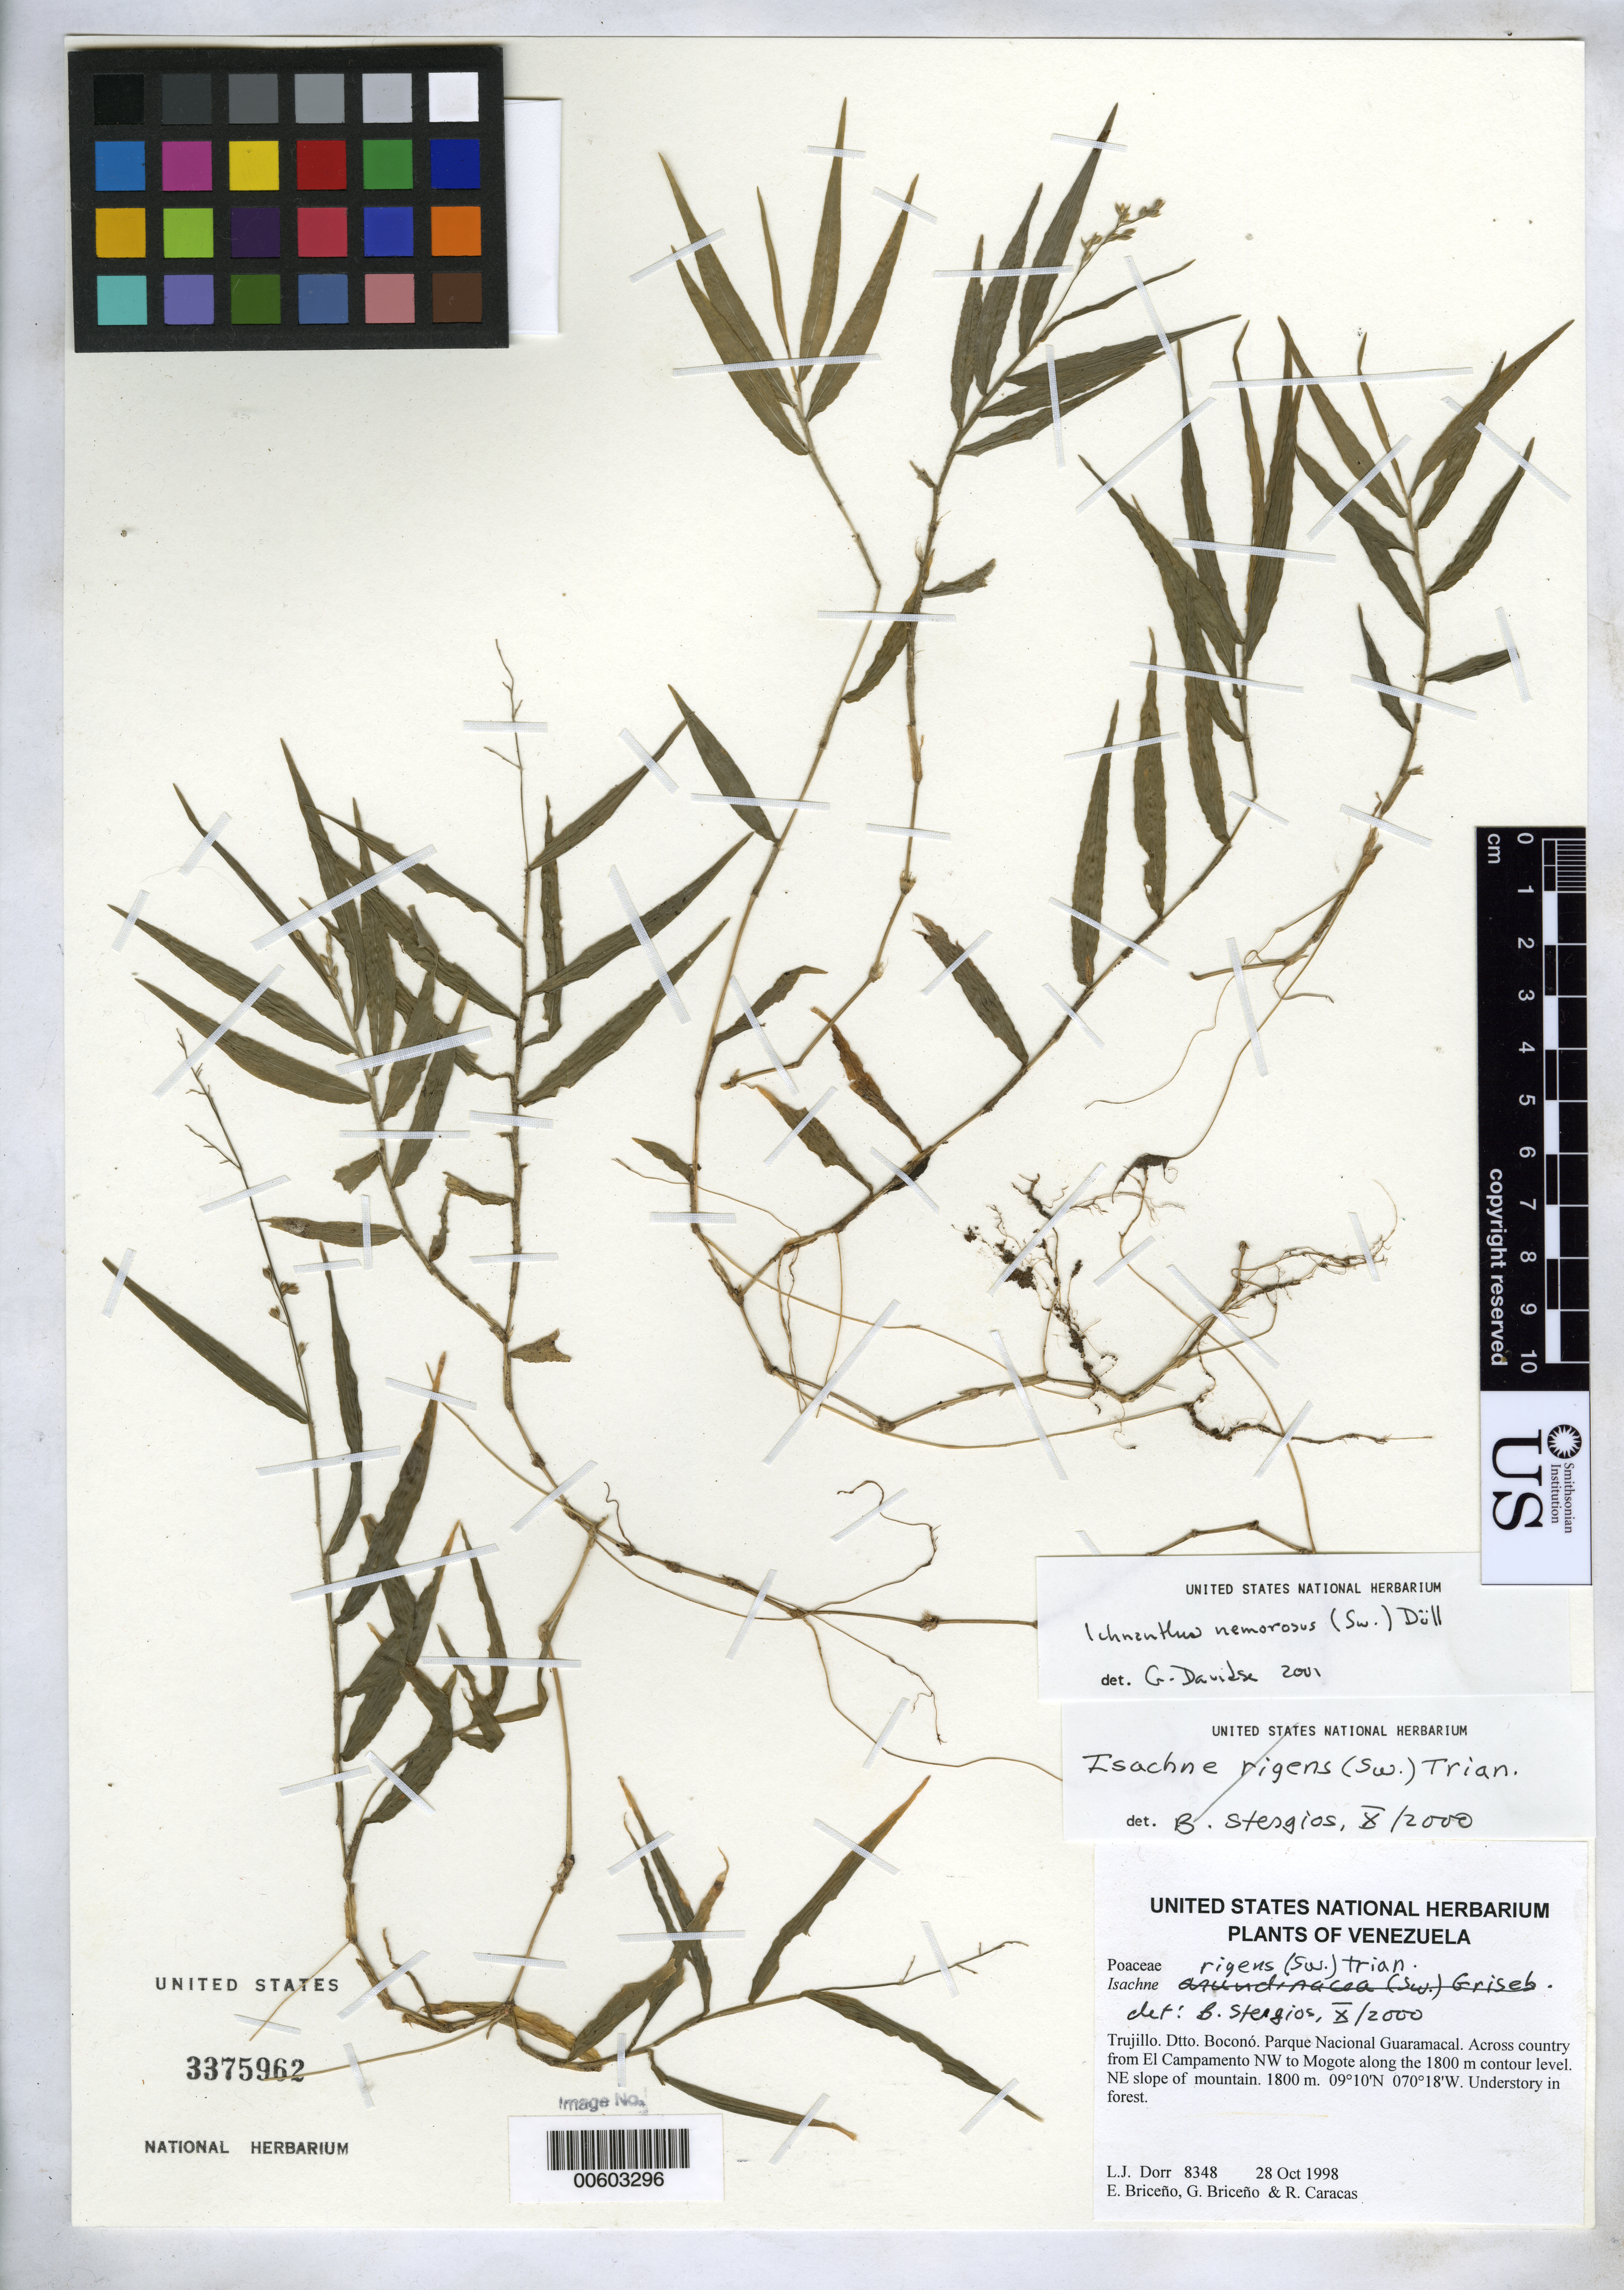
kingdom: Plantae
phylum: Tracheophyta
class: Liliopsida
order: Poales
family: Poaceae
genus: Ichnanthus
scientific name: Ichnanthus nemorosus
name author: (Sw.) Döll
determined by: Davidse, Gerrit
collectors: L. J. Dorr, E. Briceño, G. Briceño & R. Caracas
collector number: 8348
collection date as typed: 28 Oct 1998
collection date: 1998-10-28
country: Venezuela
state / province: Trujillo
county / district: Boconó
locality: Parque Nacional Guaramacal. Across country from El Campamento NW to Mogote along the 1800 m contour level. NE slope of mountain.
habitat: Understory in forest.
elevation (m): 1800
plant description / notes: PORT, US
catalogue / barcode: US 3375962